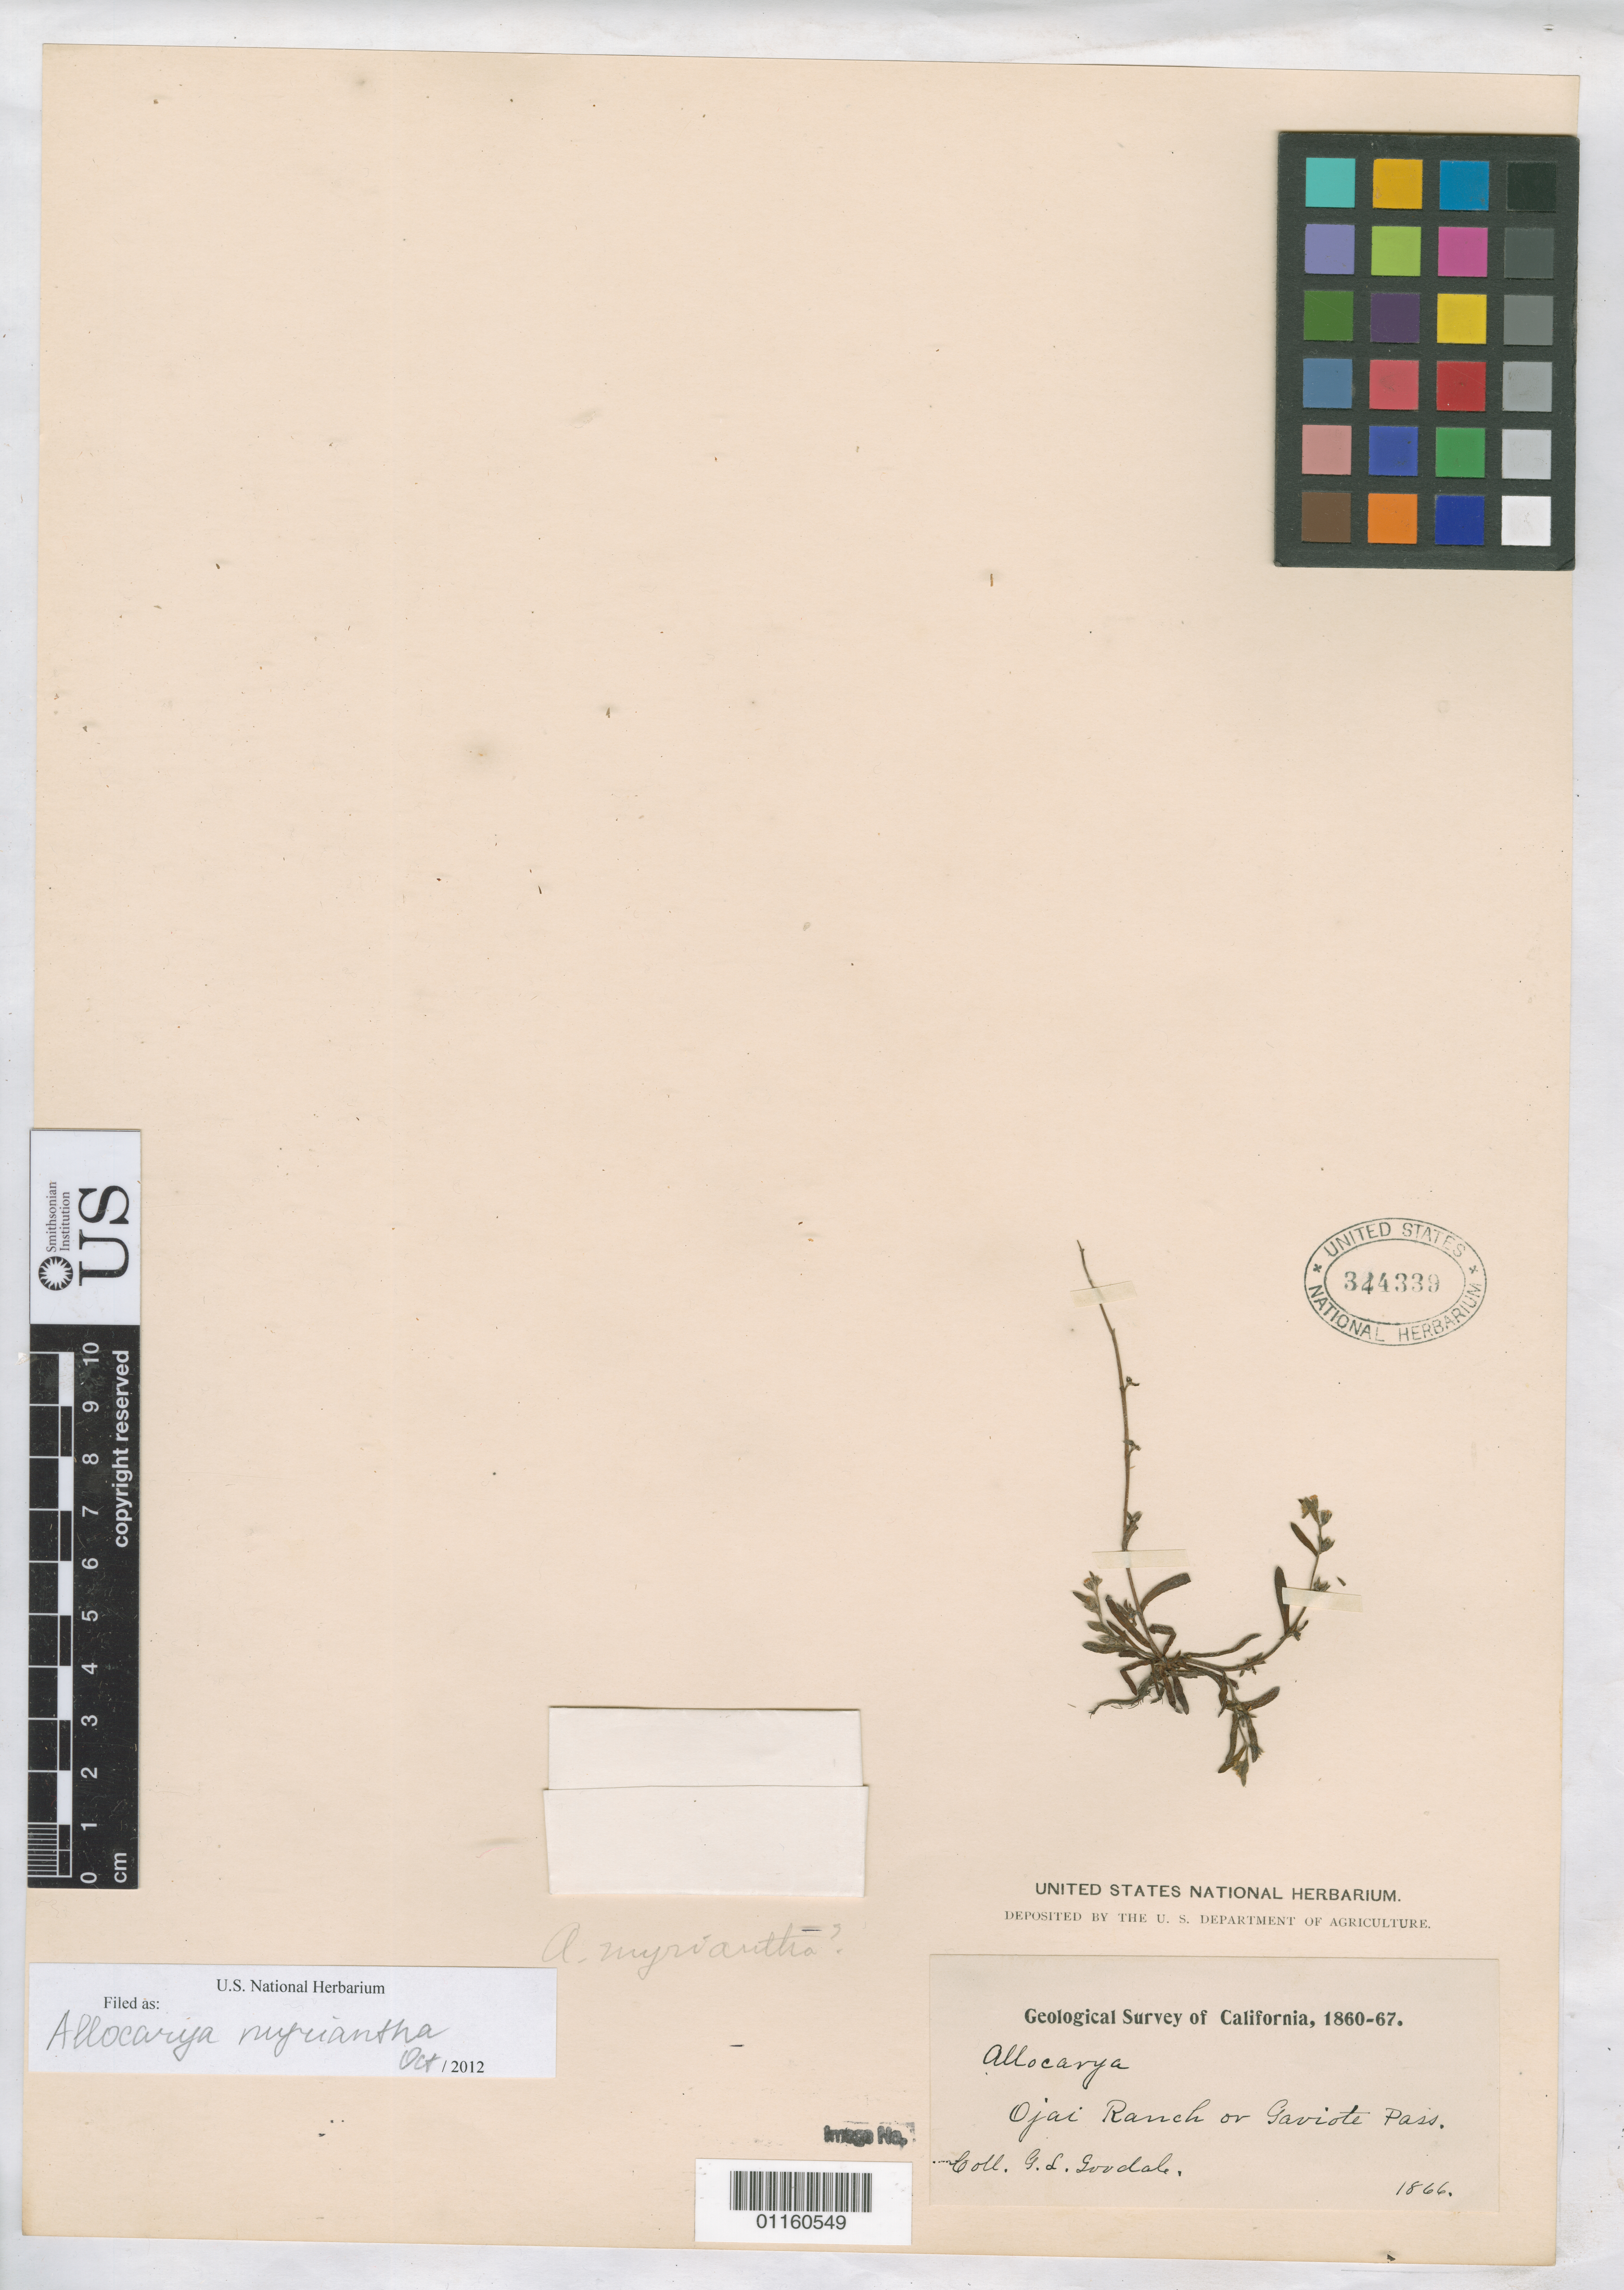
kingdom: Plantae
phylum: Tracheophyta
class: Magnoliopsida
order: Boraginales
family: Boraginaceae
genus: Allocarya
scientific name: Allocarya myriantha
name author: Greene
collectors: G. L. Goodale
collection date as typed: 1866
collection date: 1866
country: United States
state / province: California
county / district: Ventura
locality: Ojai Ranch or Gaviota Pass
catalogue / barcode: US 344339